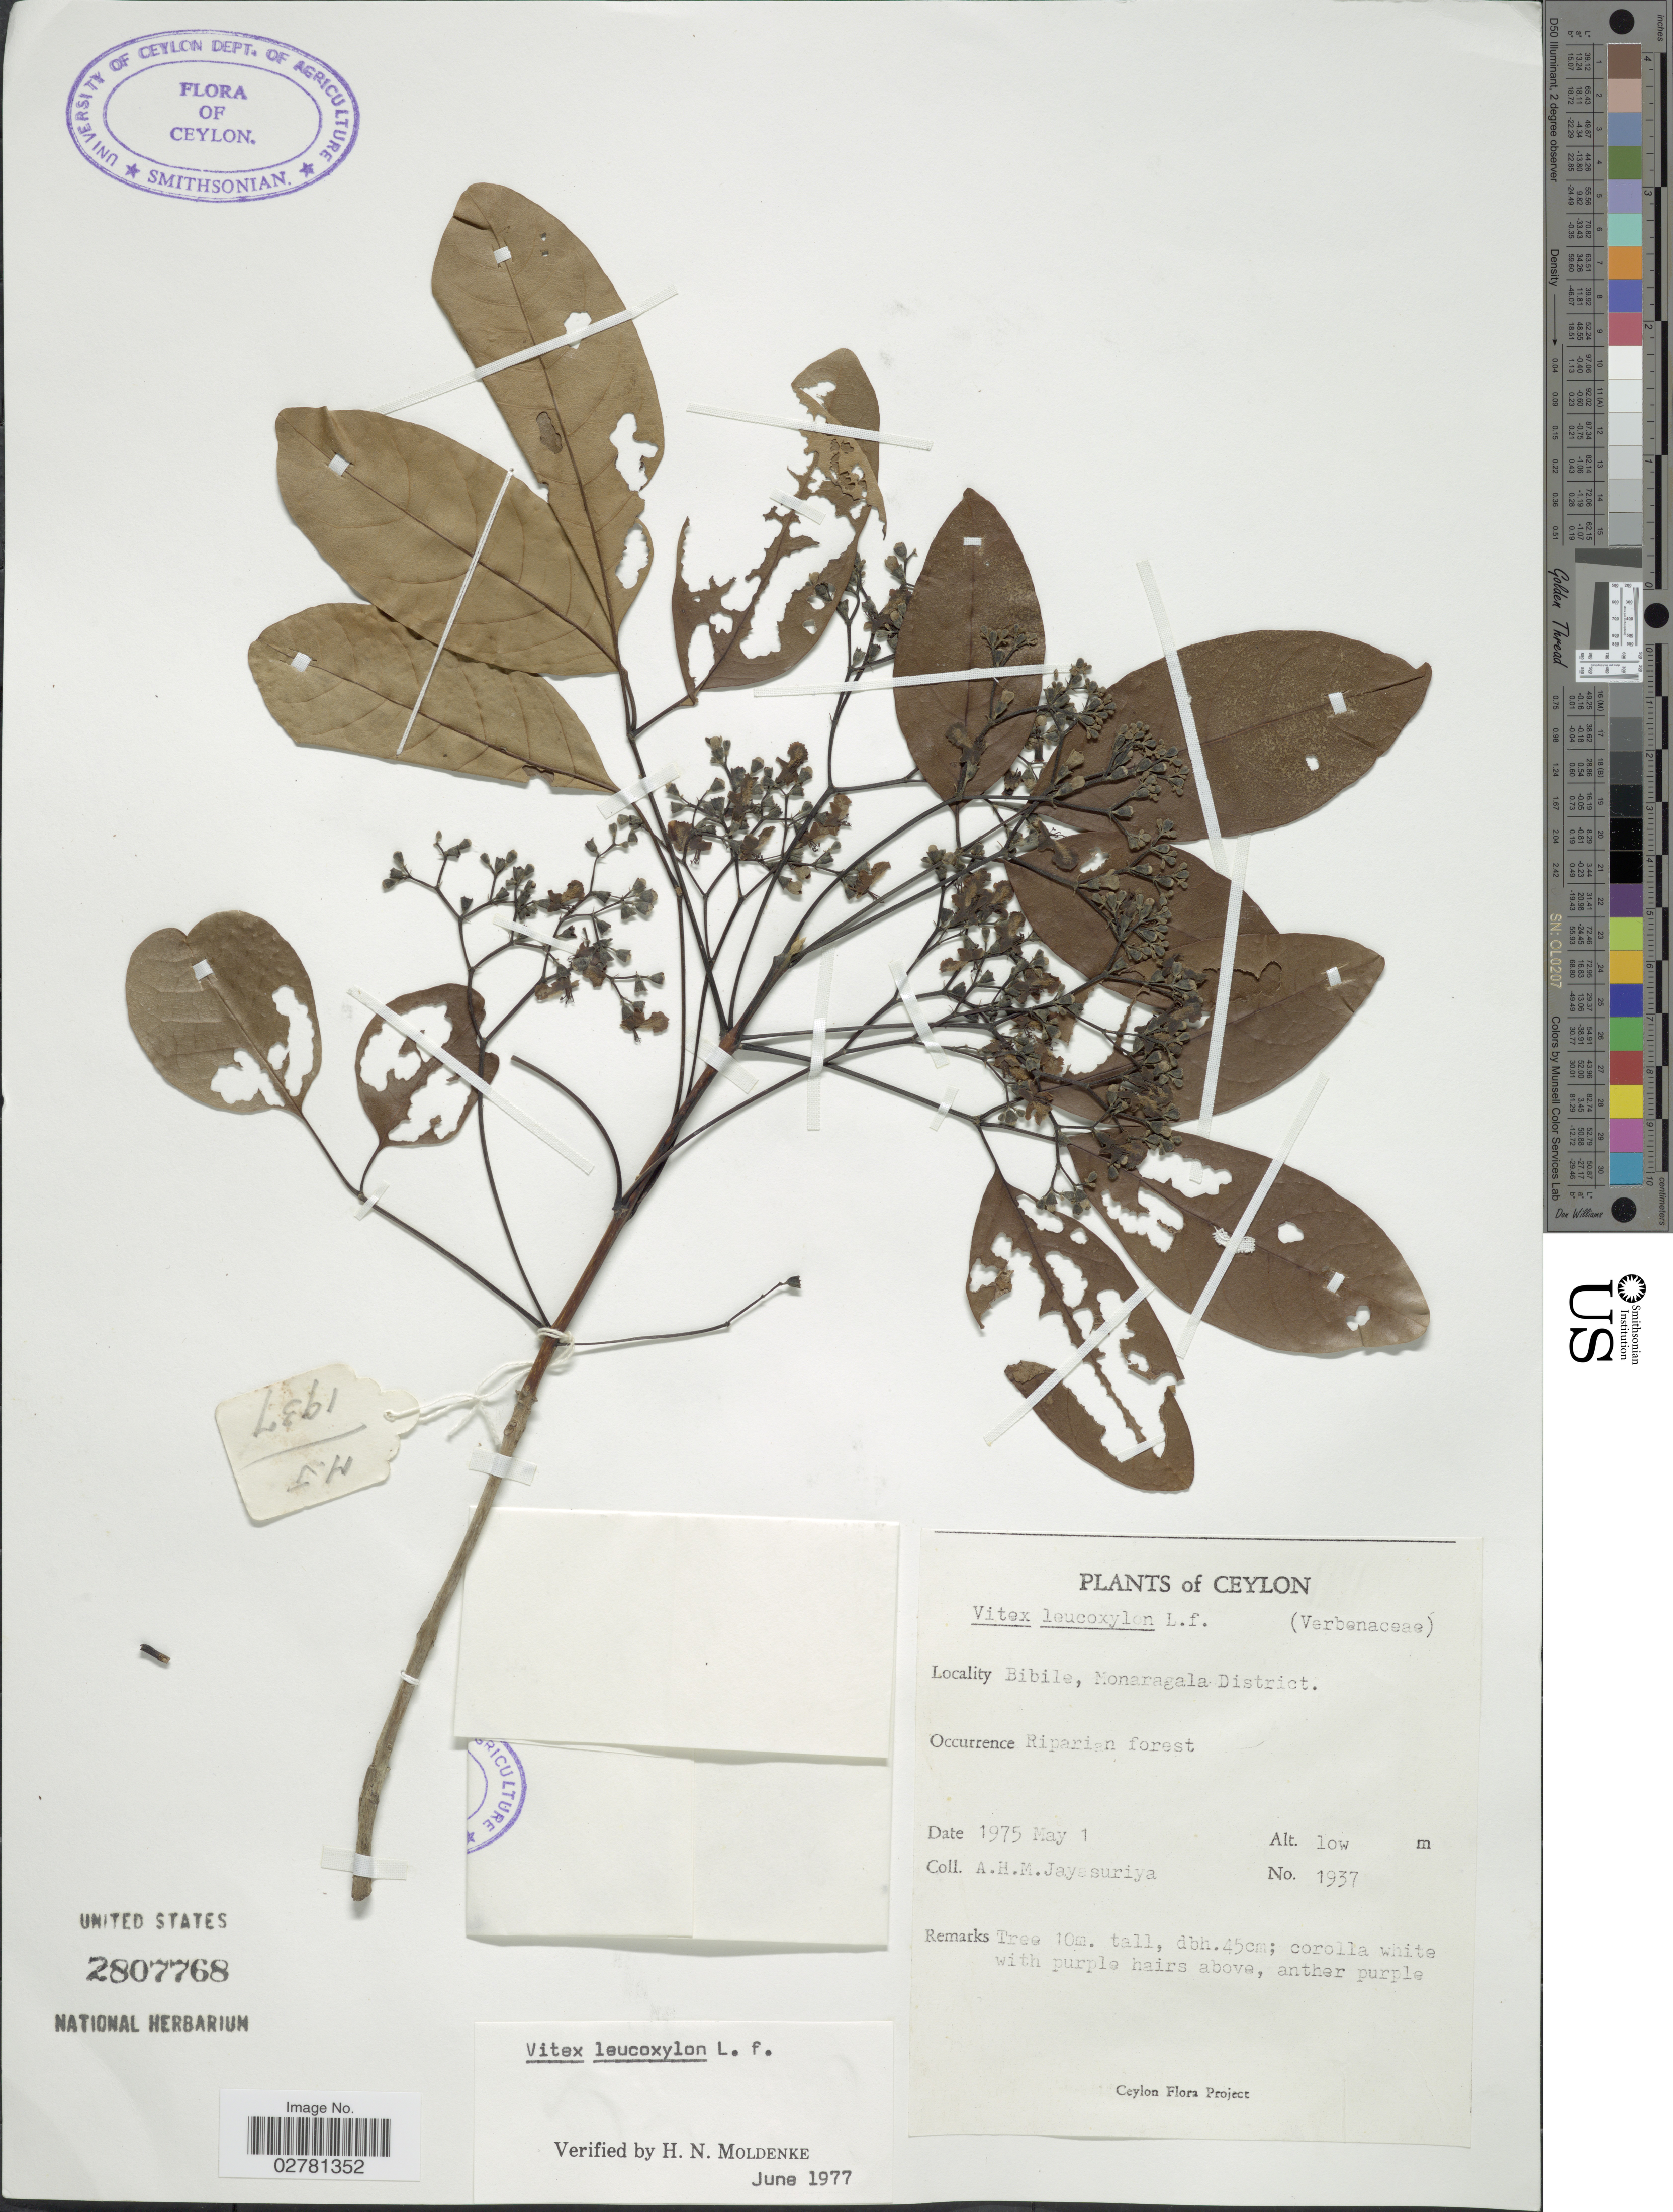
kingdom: Plantae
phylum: Tracheophyta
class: Magnoliopsida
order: Lamiales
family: Lamiaceae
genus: Vitex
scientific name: Vitex leucoxylon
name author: L. f.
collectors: A. H. Jayasuriya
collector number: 1937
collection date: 1975-05-01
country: Sri Lanka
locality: Ceylon. Bibile, Monaragala District.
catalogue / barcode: US 2807768